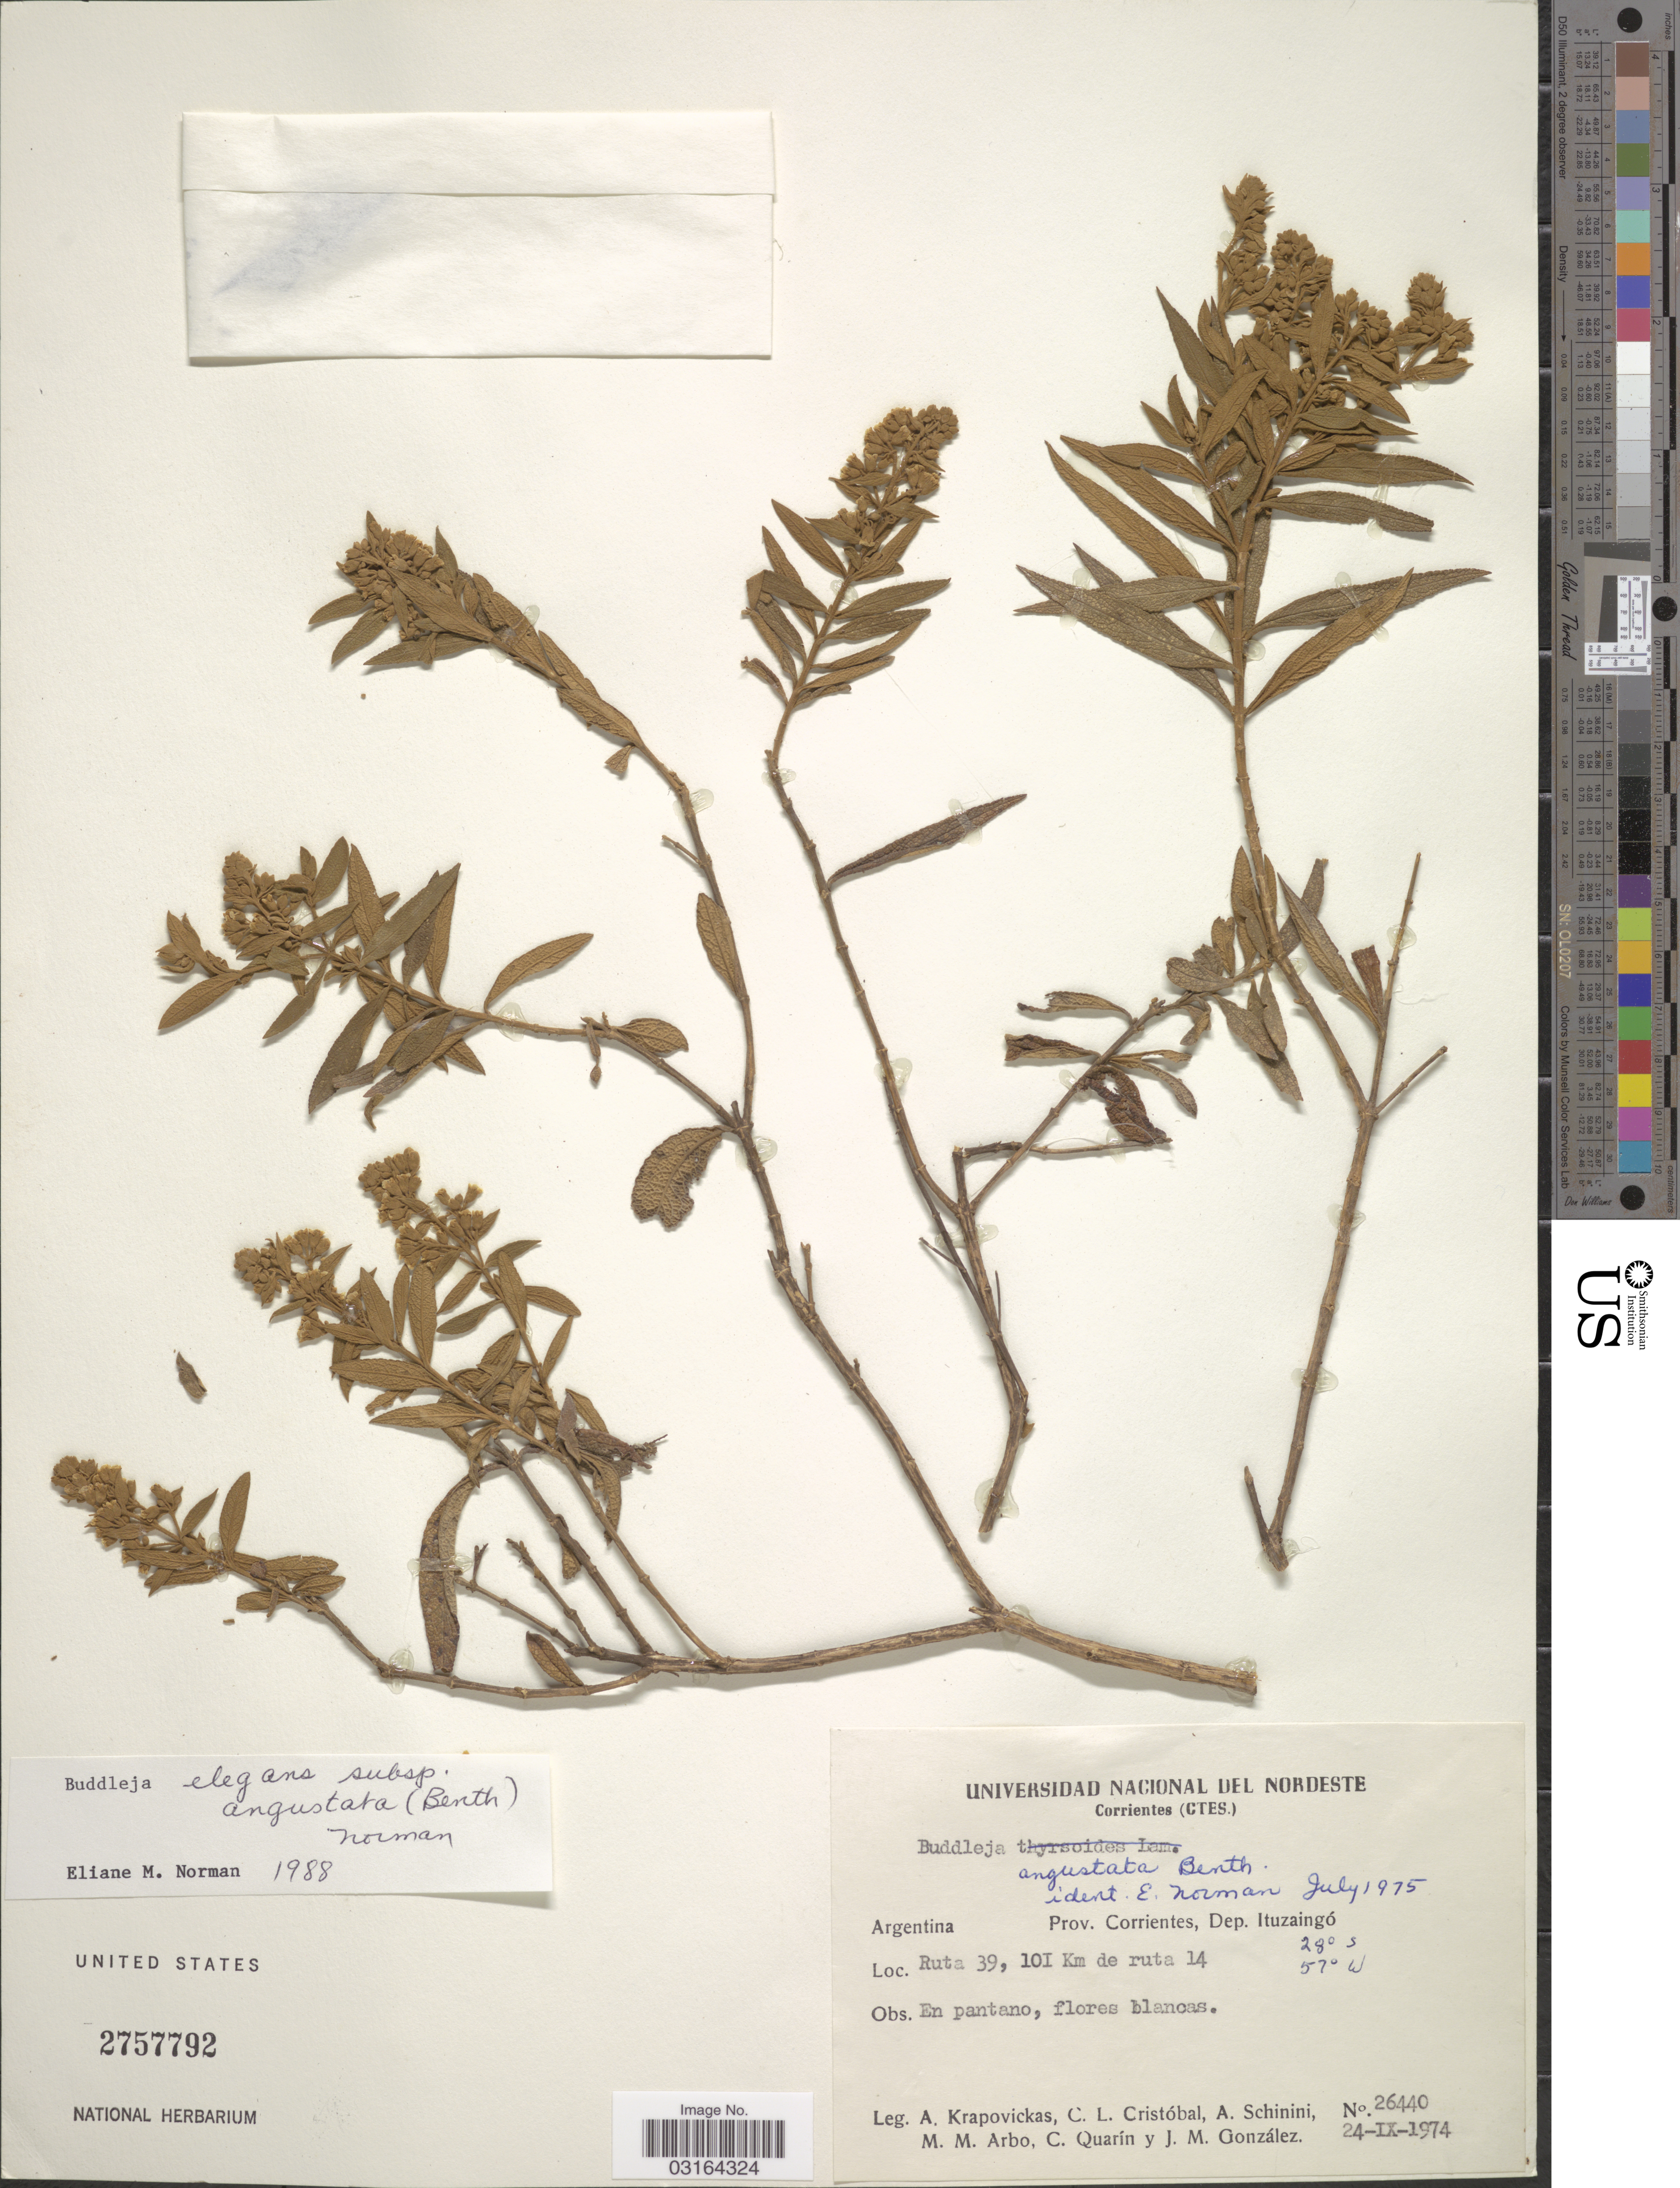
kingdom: Plantae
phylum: Tracheophyta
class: Magnoliopsida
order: Lamiales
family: Scrophulariaceae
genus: Buddleja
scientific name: Buddleja elegans subsp. angustata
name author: (Benth.) E.M. Norman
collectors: A. Krapovickas, C. L. Cristóbal, A. Schinini, M. M. Arbo & et al.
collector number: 26440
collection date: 1974-09-24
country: Argentina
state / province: Corrientes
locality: Prov. Corrientes, Dep. Ituzaingó, Ruta 39, 101 Km de ruta 14.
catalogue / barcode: US 2757792